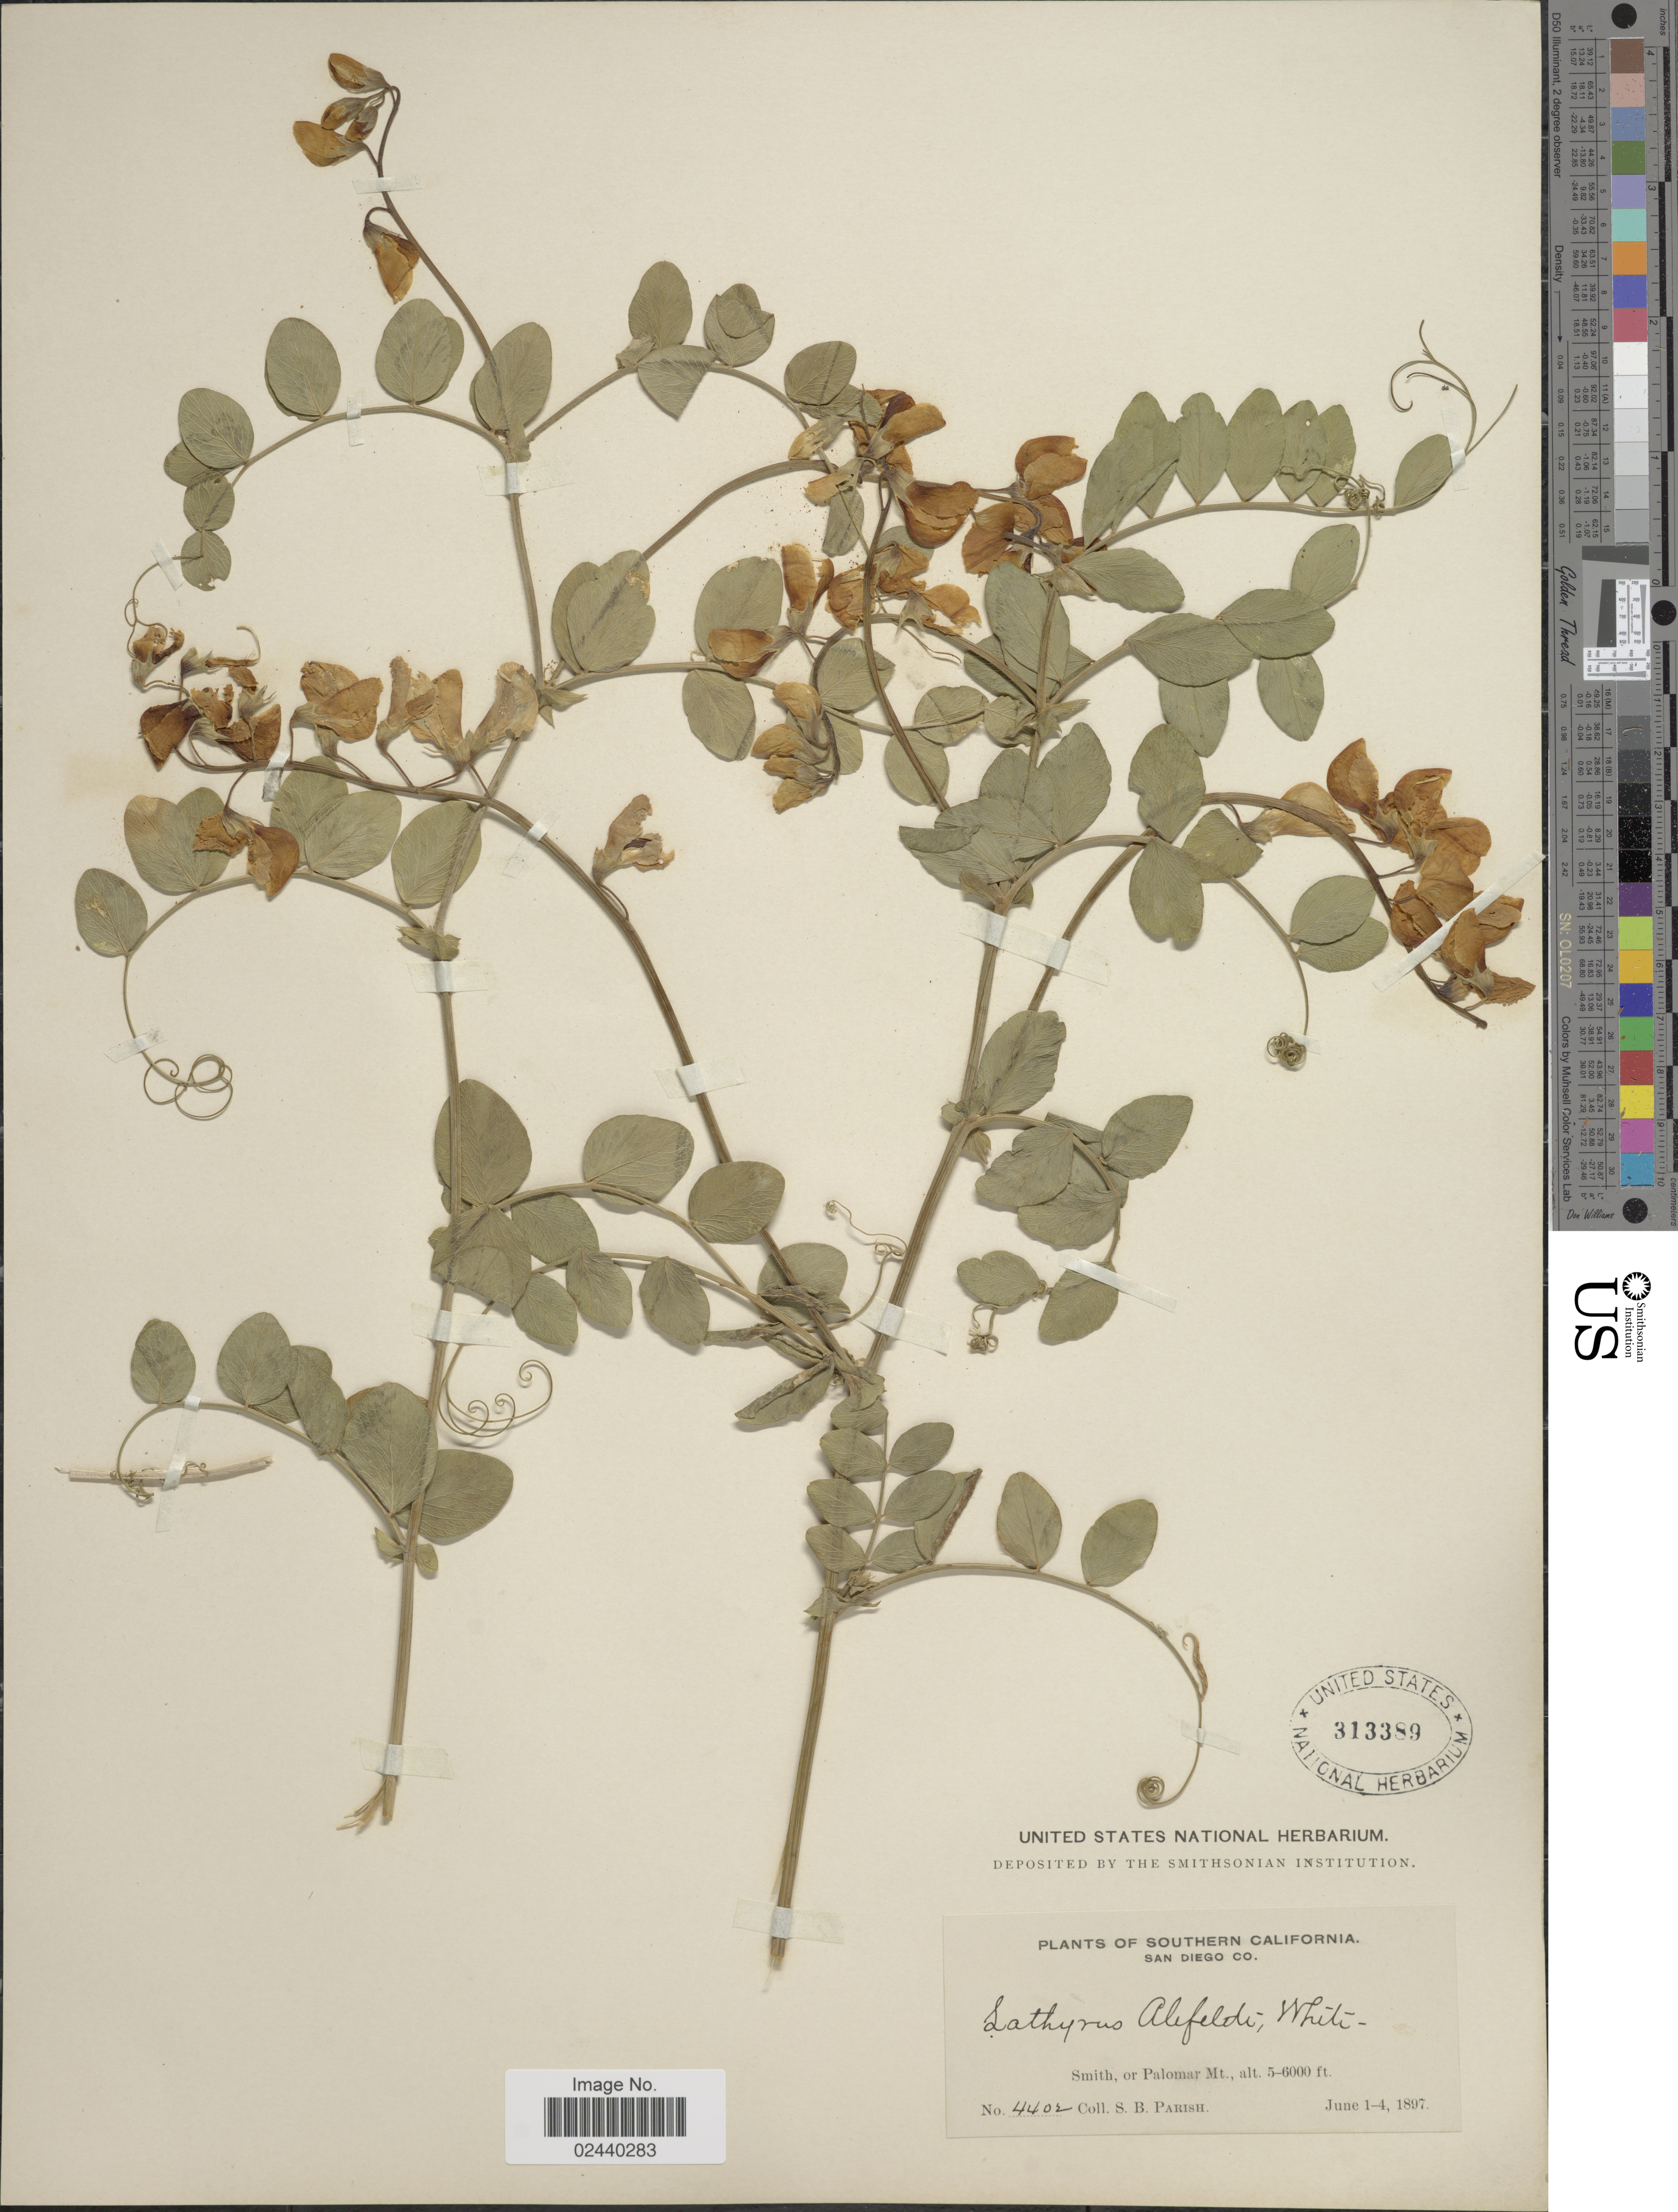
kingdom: Plantae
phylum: Tracheophyta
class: Magnoliopsida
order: Fabales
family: Fabaceae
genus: Lathyrus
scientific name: Lathyrus alefeldii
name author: T.G. White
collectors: S. B. Parish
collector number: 4402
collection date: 1897-06-01/1897-06-04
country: United States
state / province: California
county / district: San Diego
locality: Southern California, San Diego Co., Smith, or Palomar Mt.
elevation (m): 1524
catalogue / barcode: US 313389